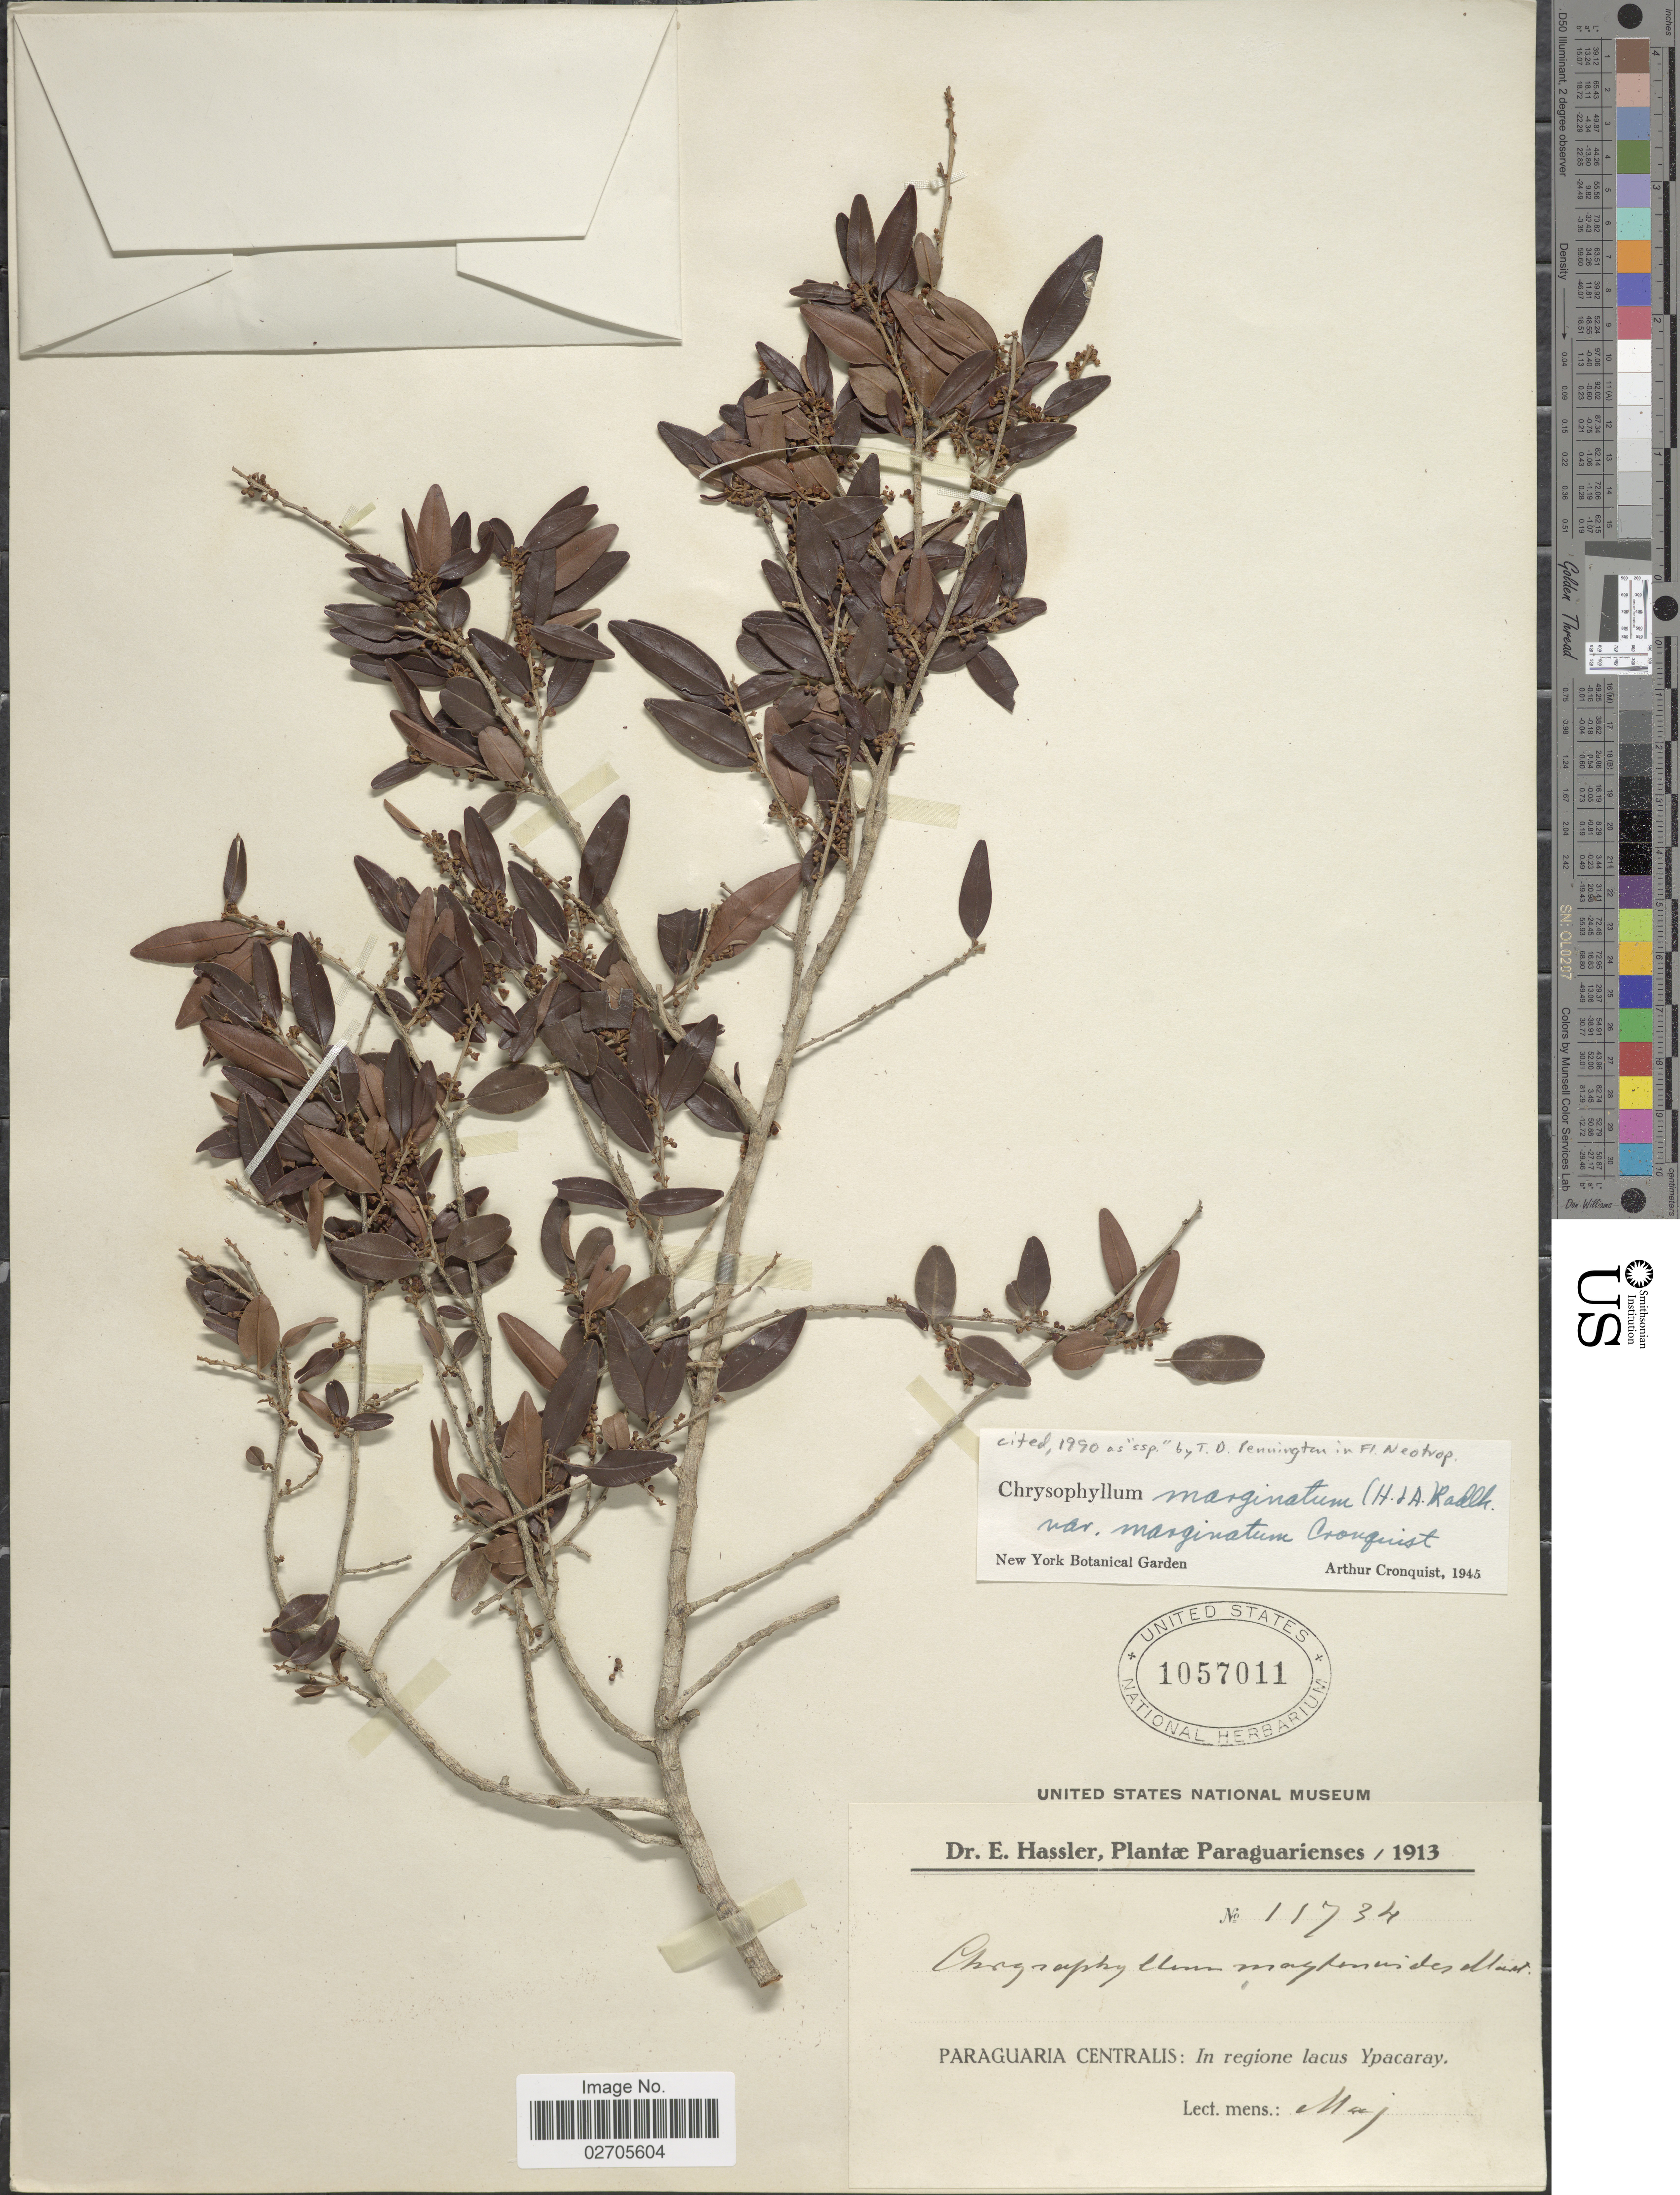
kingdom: Plantae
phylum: Tracheophyta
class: Magnoliopsida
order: Ericales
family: Sapotaceae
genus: Chrysophyllum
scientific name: Chrysophyllum marginatum subsp. marginatum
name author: (Hook. & Arn.) Radlk.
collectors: E. Hassler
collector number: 11734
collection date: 1913-05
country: Paraguay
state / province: Paraguari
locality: Paraguaria Centralis: In regione lacus Ypacaray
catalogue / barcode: US 1057011